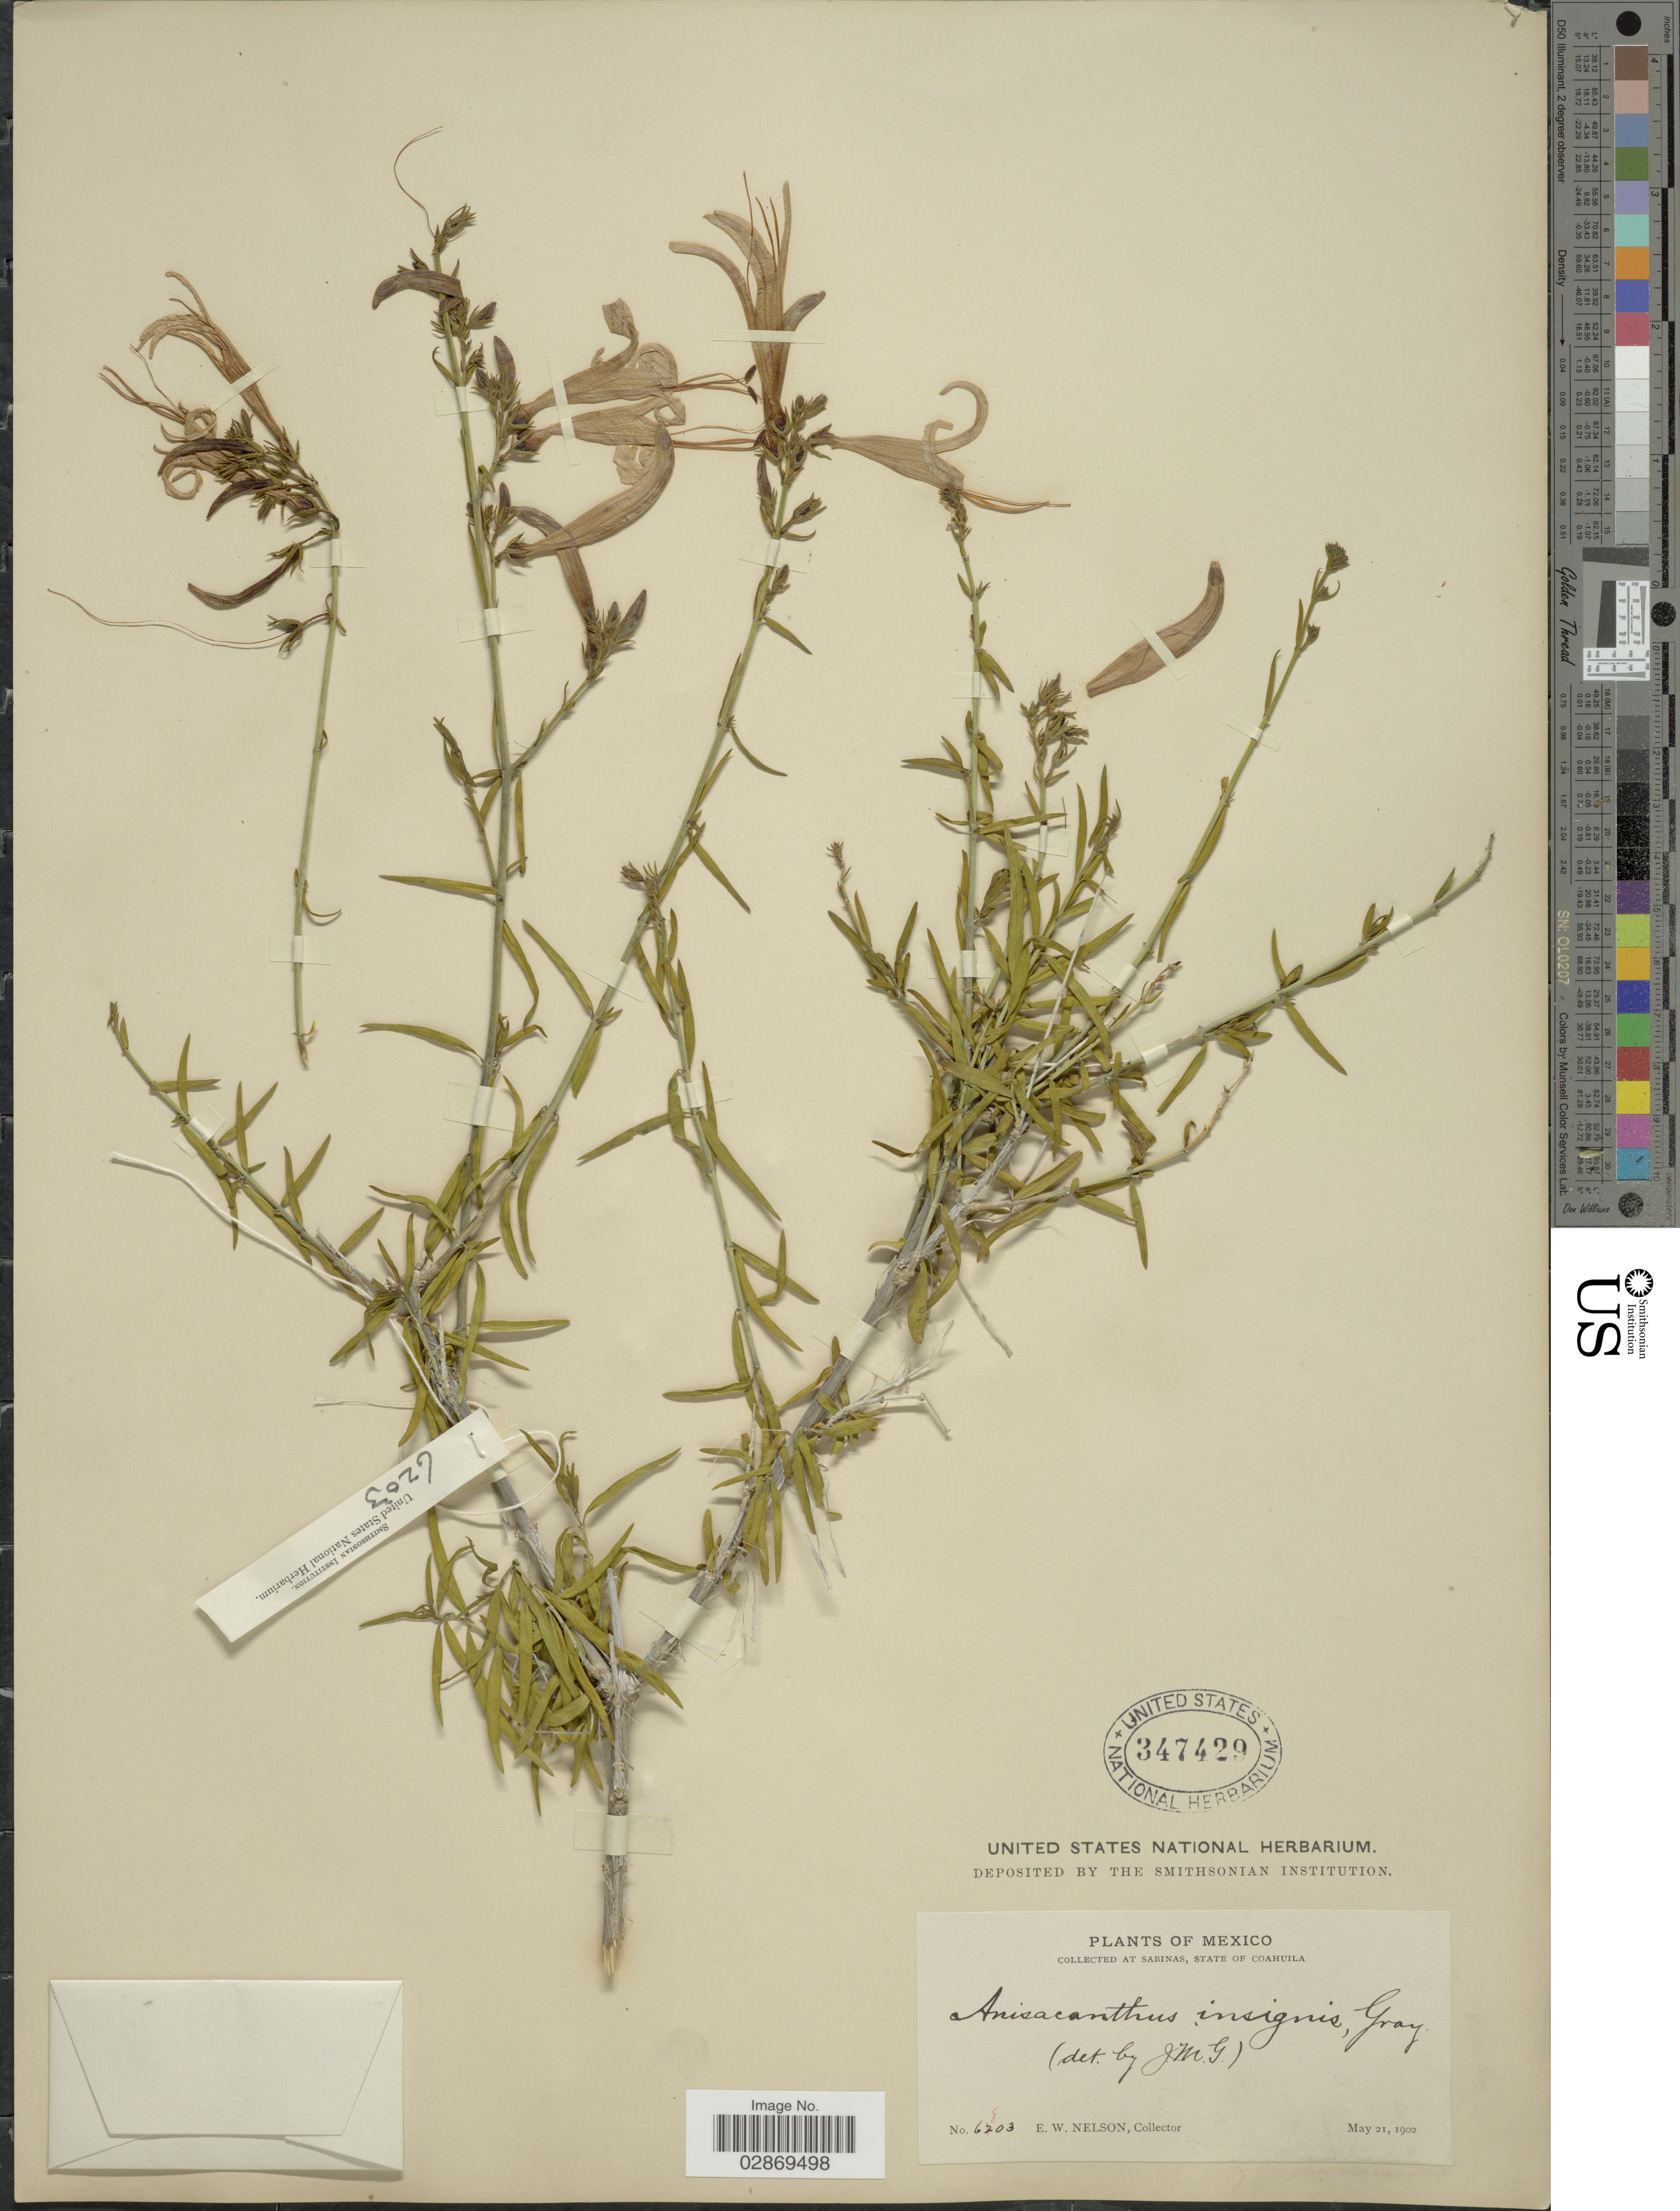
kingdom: Plantae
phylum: Tracheophyta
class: Magnoliopsida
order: Lamiales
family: Acanthaceae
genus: Anisacanthus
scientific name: Anisacanthus linearis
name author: Henrickson & E. J. Lott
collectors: E. W. Nelson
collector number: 6803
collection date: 1902-05-21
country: Mexico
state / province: Coahuila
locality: At Sabinas, State of Coahuila.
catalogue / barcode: US 347429